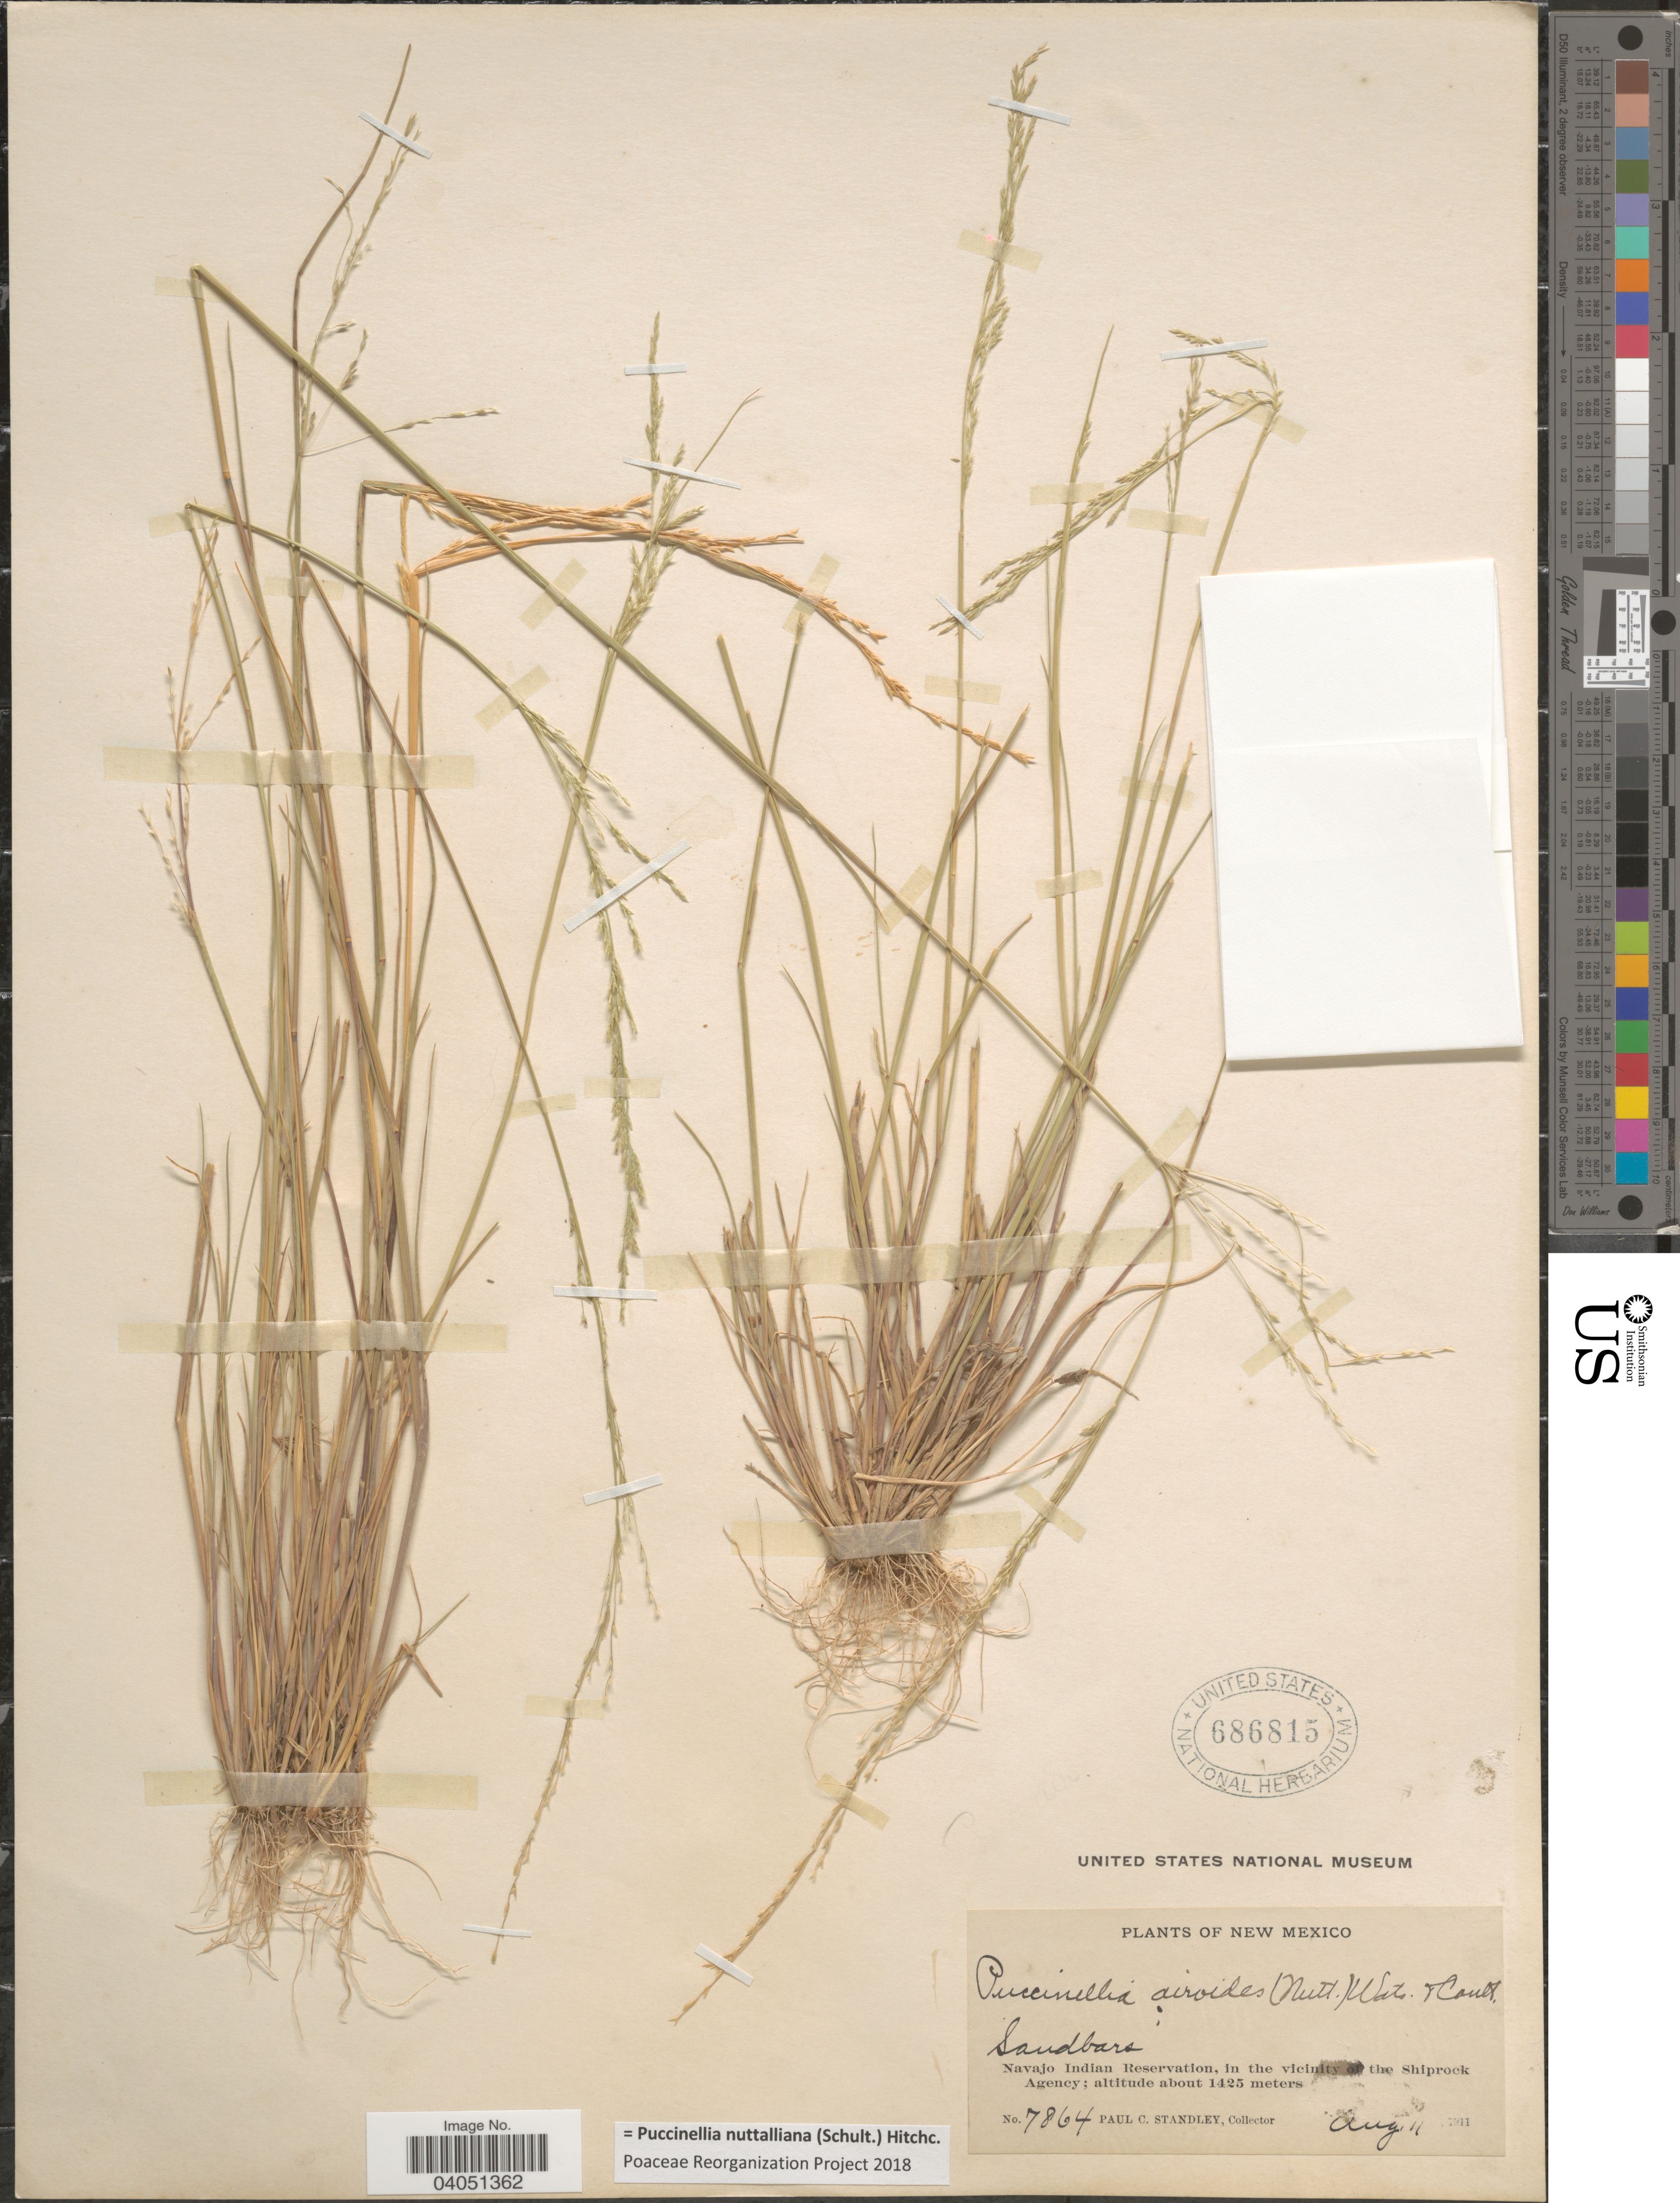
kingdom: Plantae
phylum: Tracheophyta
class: Liliopsida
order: Poales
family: Poaceae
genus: Puccinellia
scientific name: Puccinellia nuttalliana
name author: (Schult.) Hitchc.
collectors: P. C. Standley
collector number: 7864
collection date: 1911-08-11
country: United States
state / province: New Mexico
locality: Navajo Indian Reservation, in the vicinity of the Shiprock Agency.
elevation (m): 1425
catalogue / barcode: US 686815